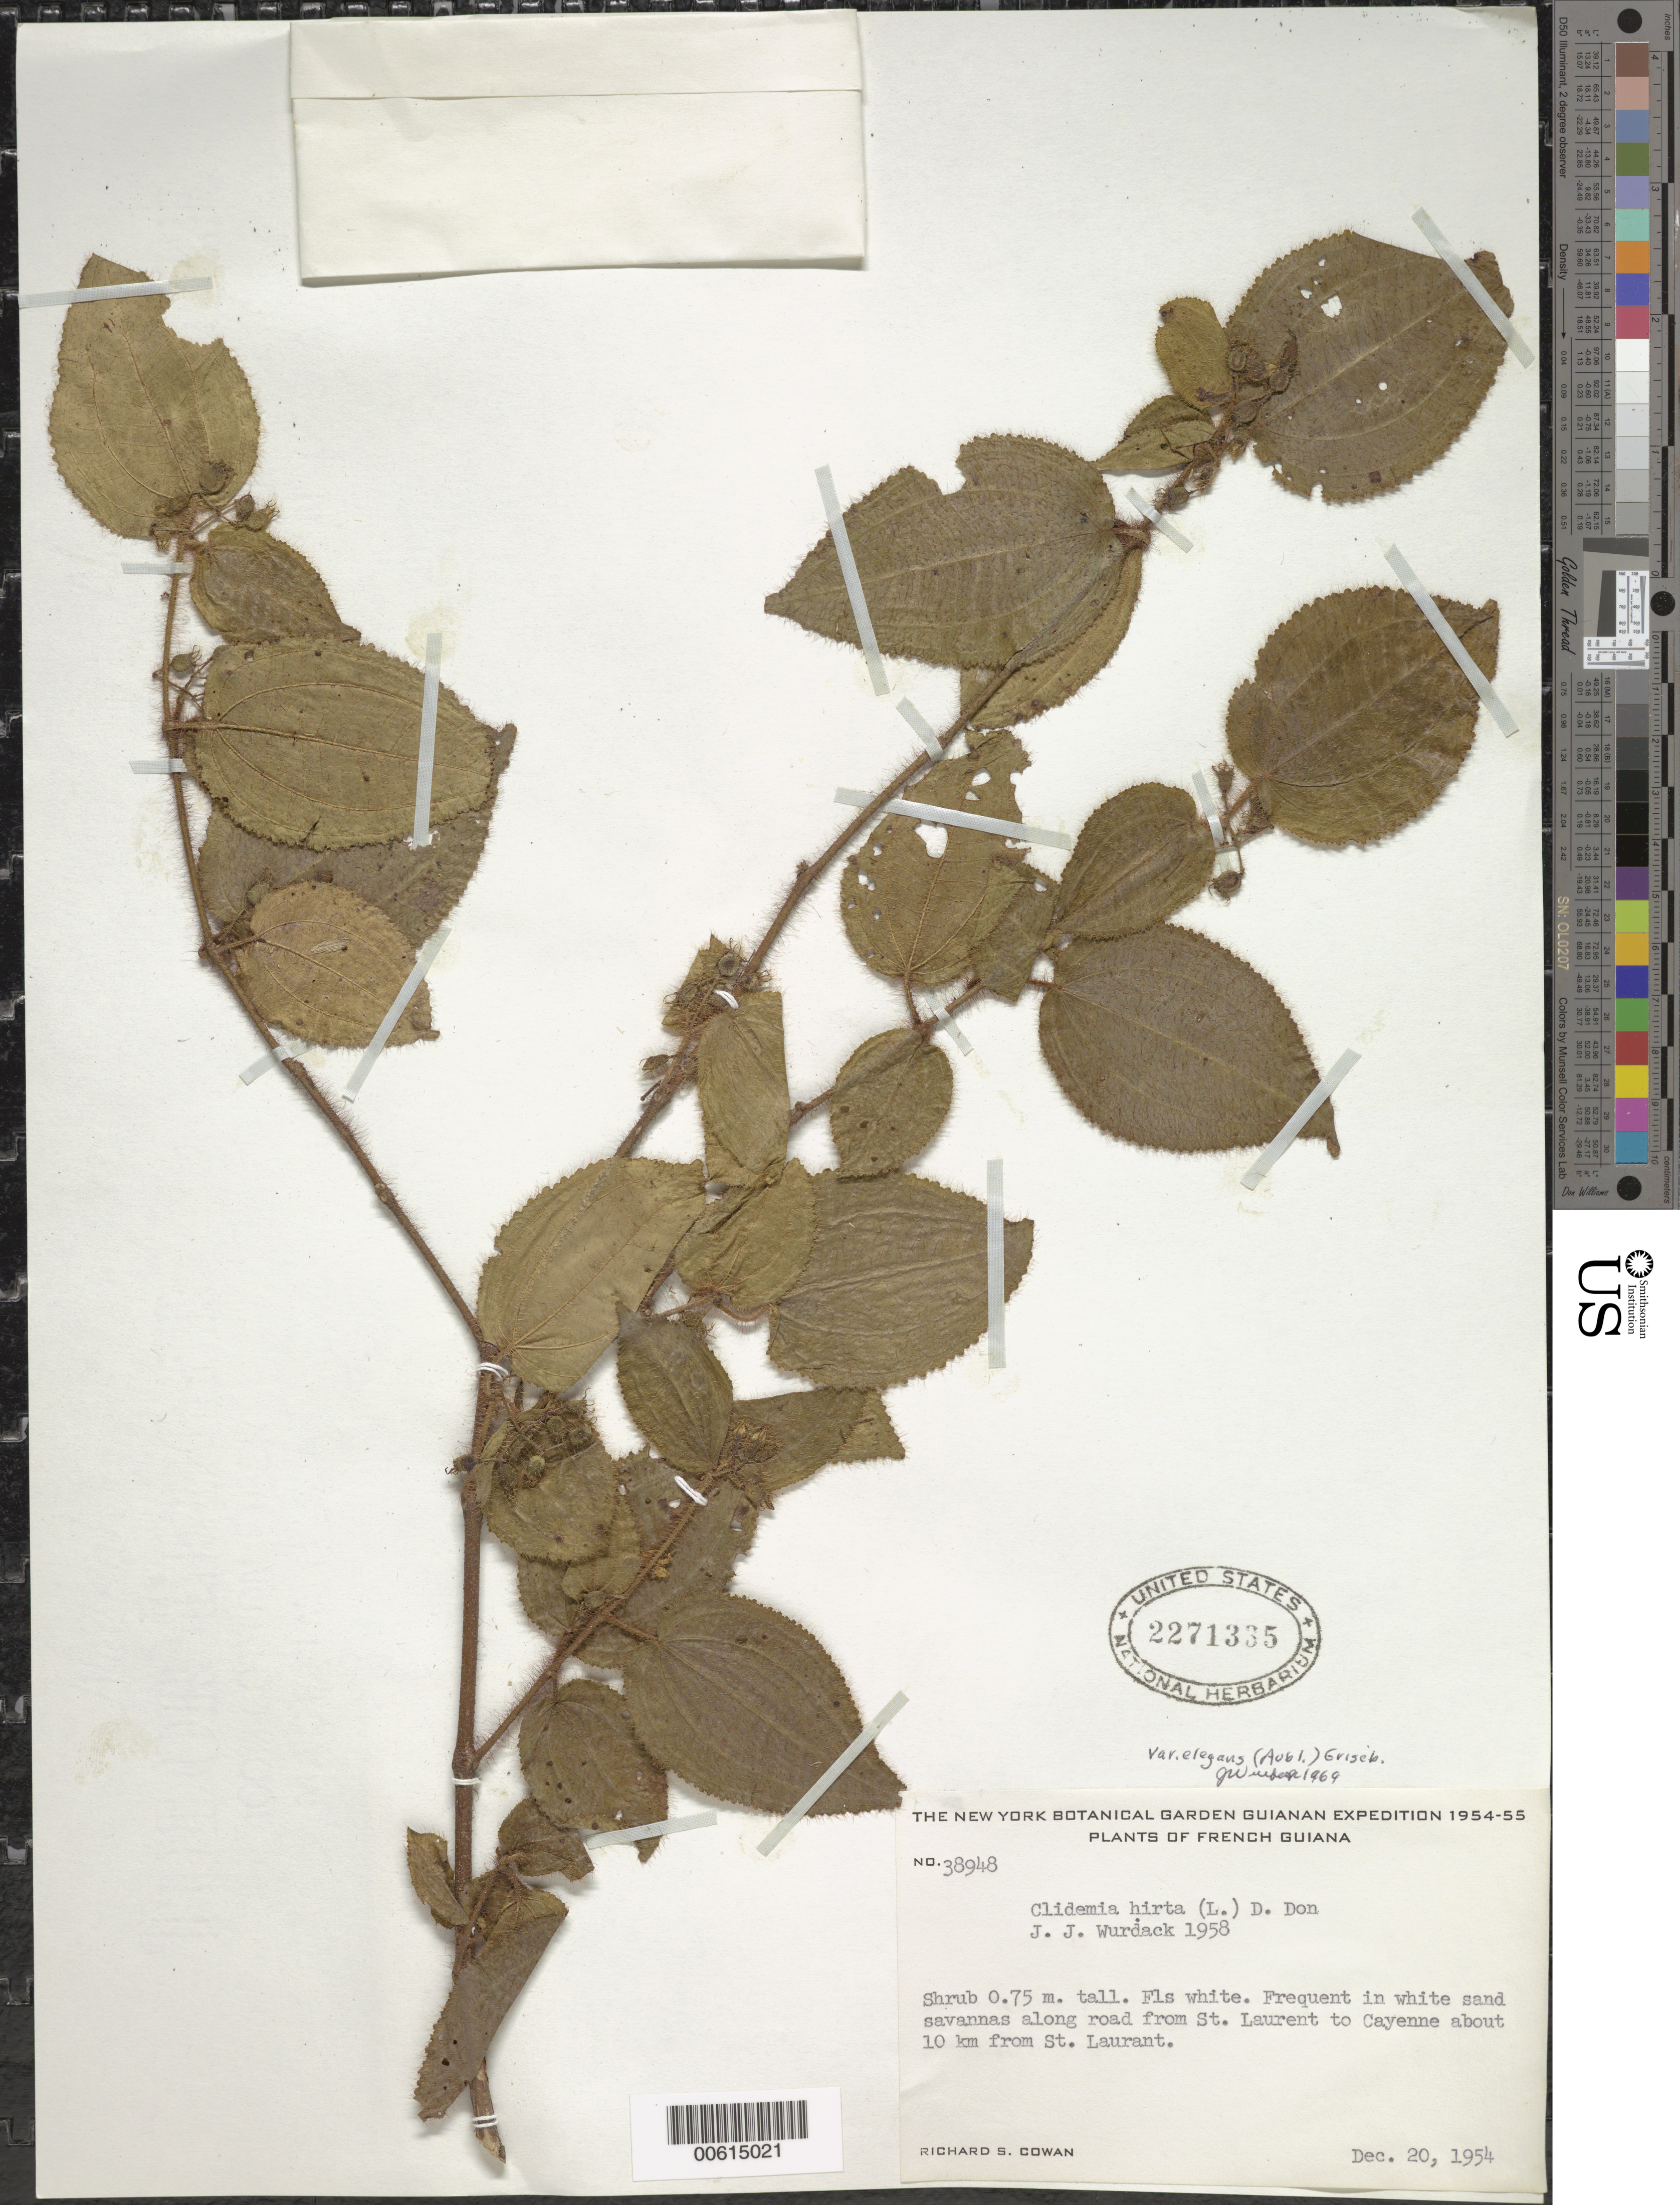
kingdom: Plantae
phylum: Tracheophyta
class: Magnoliopsida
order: Myrtales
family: Melastomataceae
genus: Clidemia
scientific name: Clidemia hirta var. elegans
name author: (Aubl.) Griseb.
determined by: Wurdack, John J., (US), US (UNITED STATES)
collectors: R. S. Cowan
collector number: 38948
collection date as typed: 20-Dec-54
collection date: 1954-12-20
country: French Guiana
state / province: Cayenne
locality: Cayenne-St. Laurent road, 10 km from St. Laurent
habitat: White sand savannas along road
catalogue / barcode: US 2271335